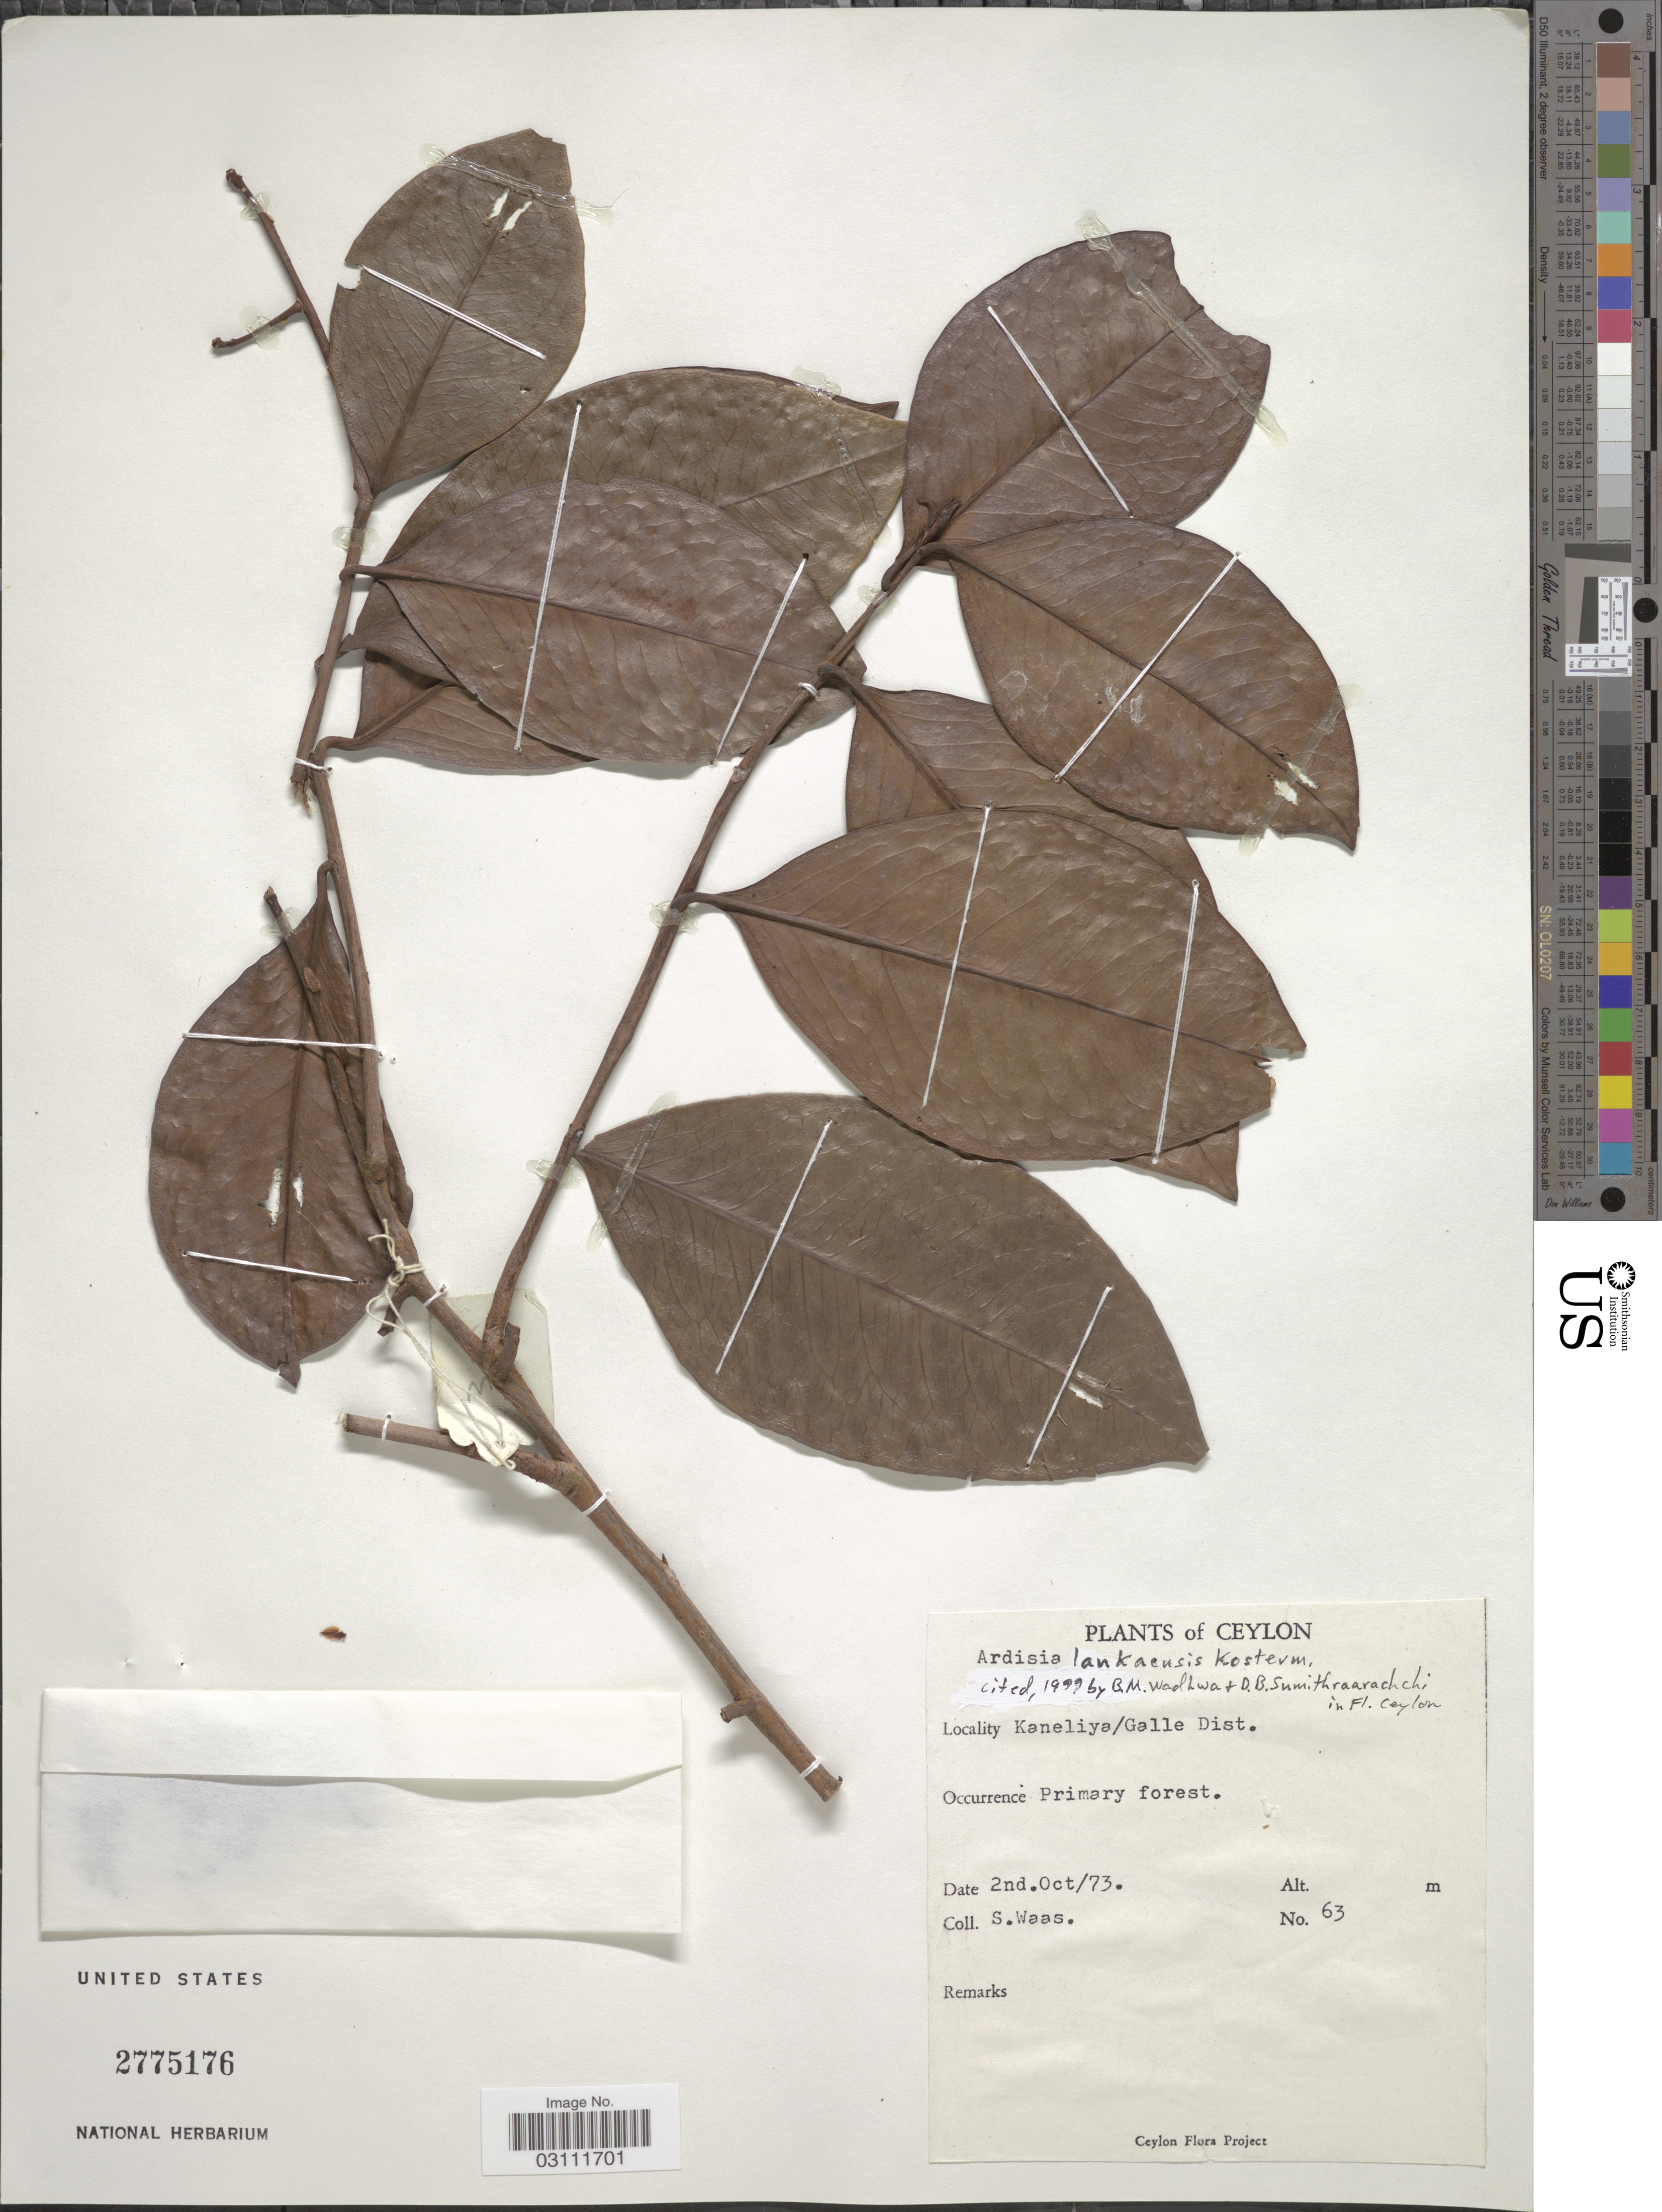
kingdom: Plantae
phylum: Tracheophyta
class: Magnoliopsida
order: Ericales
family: Primulaceae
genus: Ardisia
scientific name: Ardisia lankaensis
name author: Kosterm.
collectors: S. Waas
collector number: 63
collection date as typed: Transcribed d/m/y: 2/10/73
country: Sri Lanka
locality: Ceylon, Kaneliya/Galle Dist.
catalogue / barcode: US 2775176